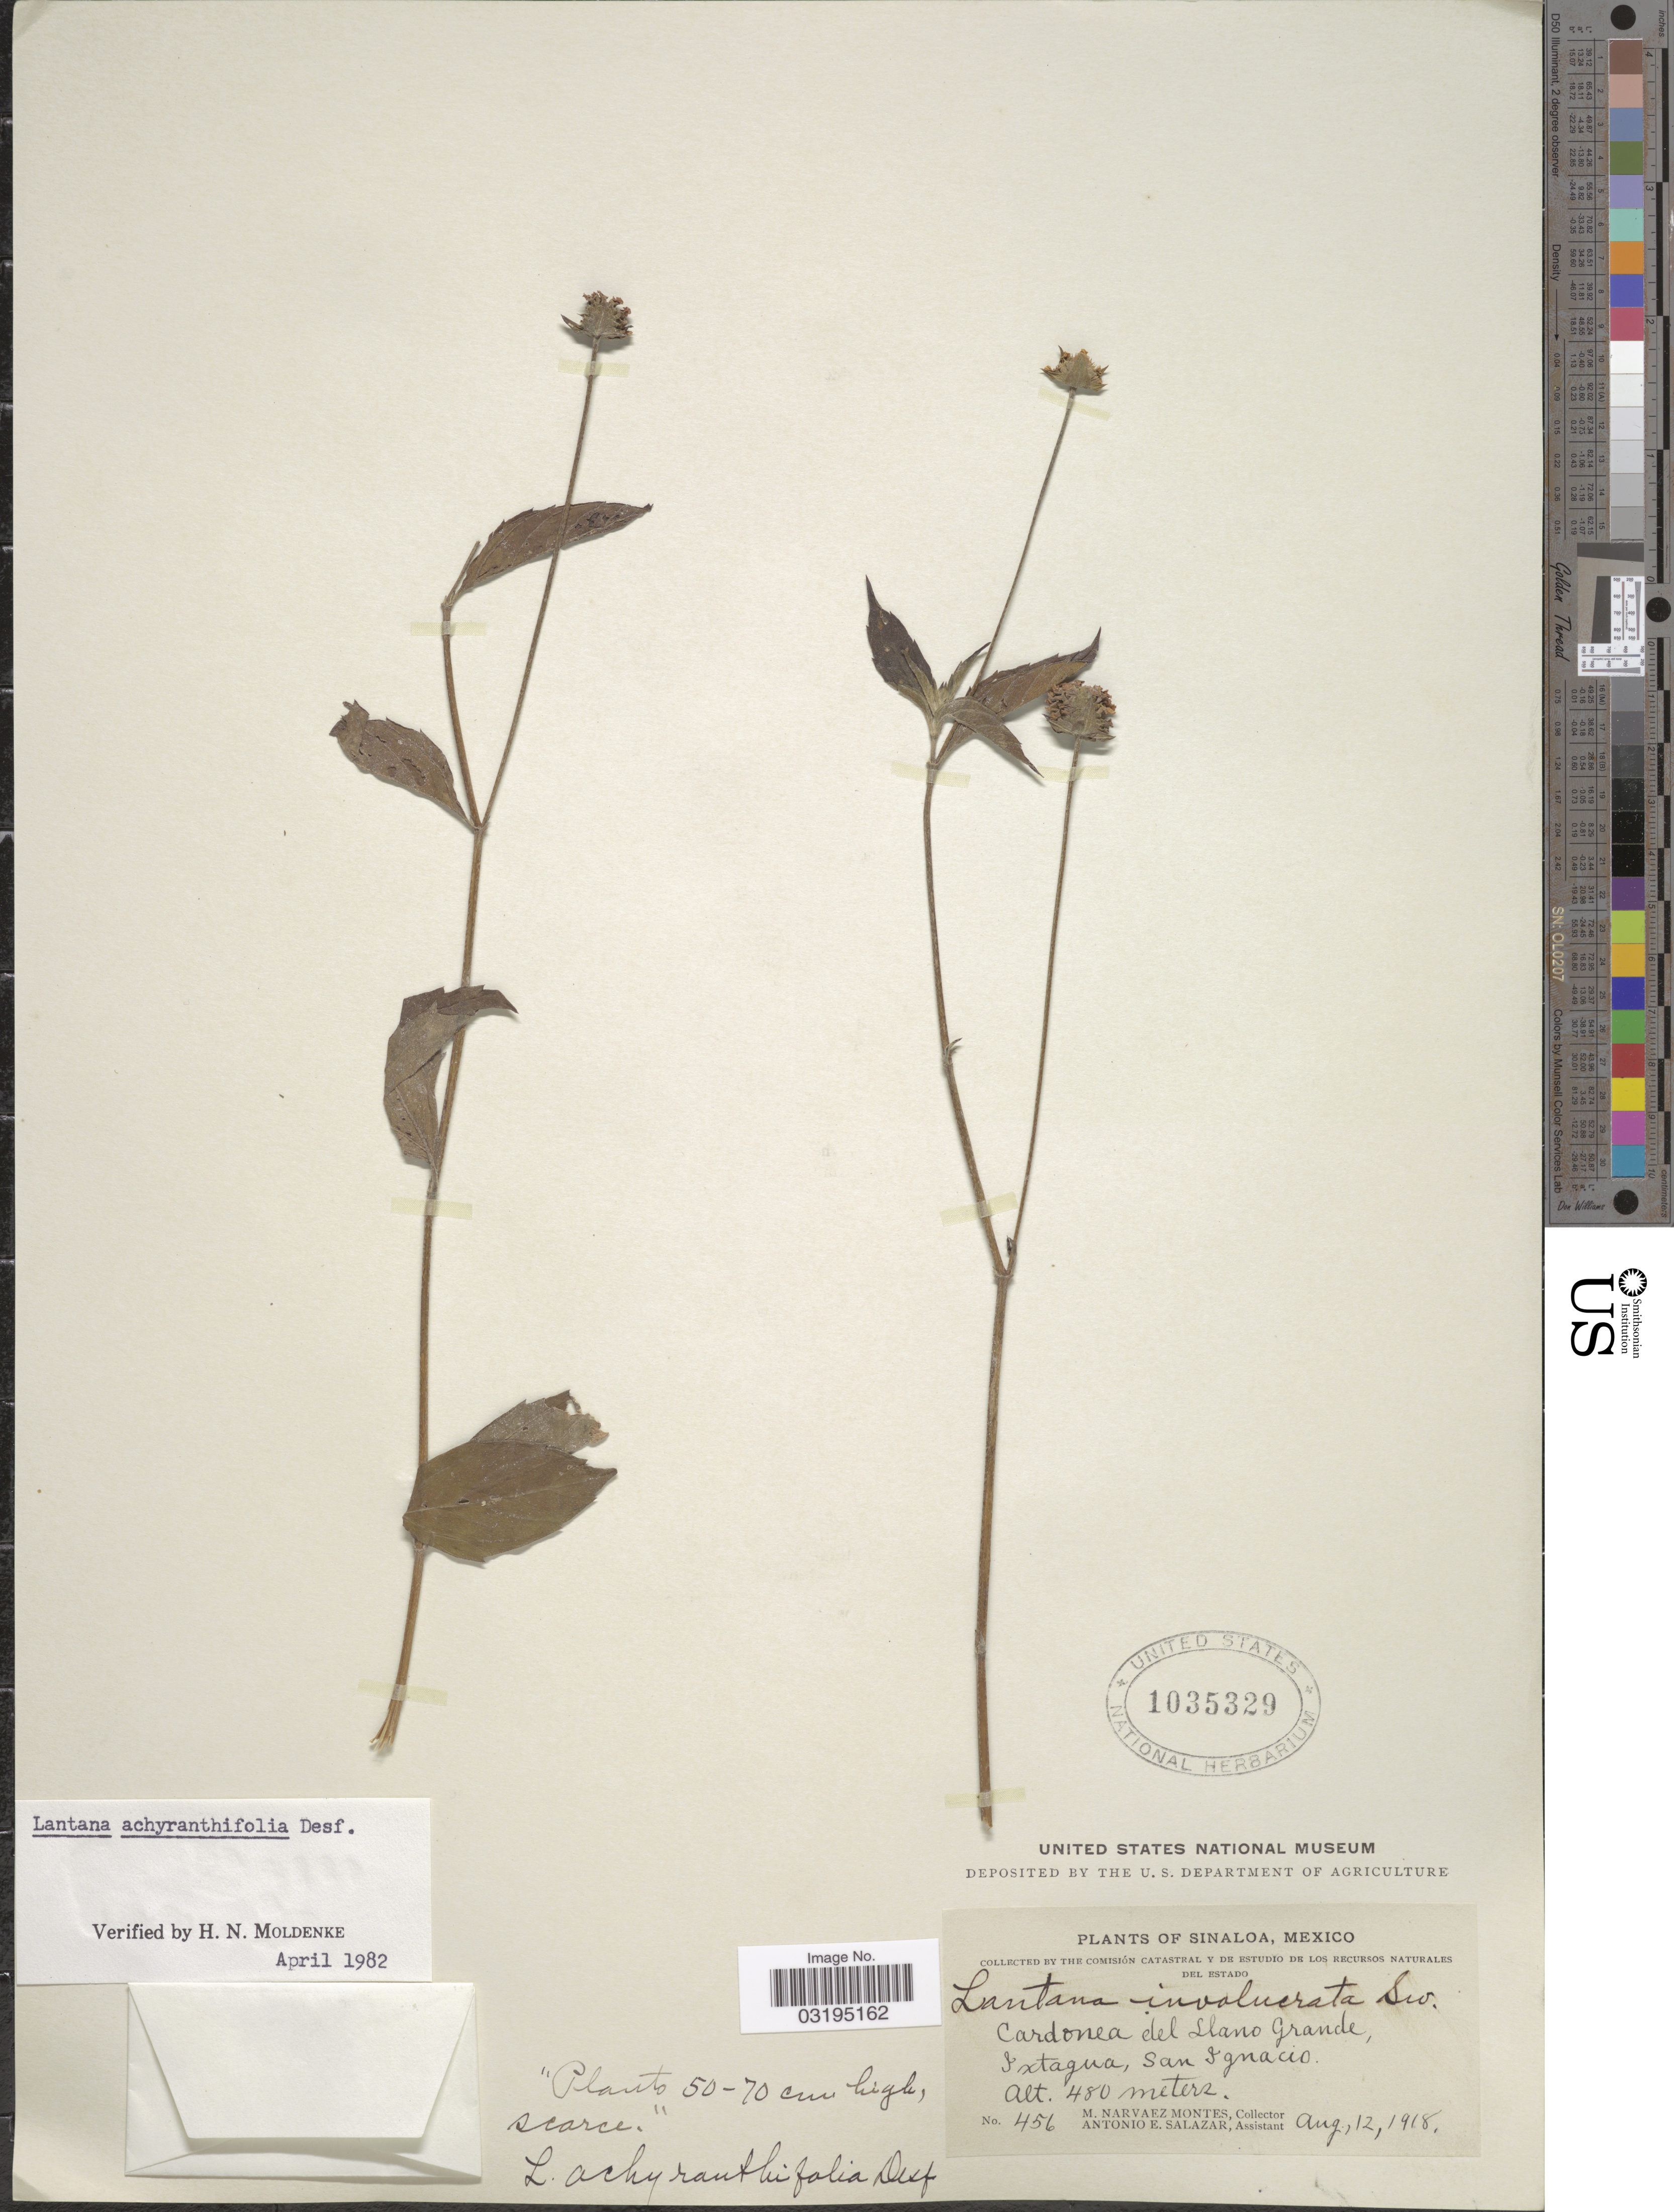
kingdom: Plantae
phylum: Tracheophyta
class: Magnoliopsida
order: Lamiales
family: Verbenaceae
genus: Lantana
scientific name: Lantana achyranthifolia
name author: Desf.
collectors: M. Narvaez-Montes & A. E. Salazar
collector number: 456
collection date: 1918-08-12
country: Mexico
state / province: Sinaloa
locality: Cardonea del Llano Grande, Ixtagua, San Ignacio.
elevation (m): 480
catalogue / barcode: US 1035329